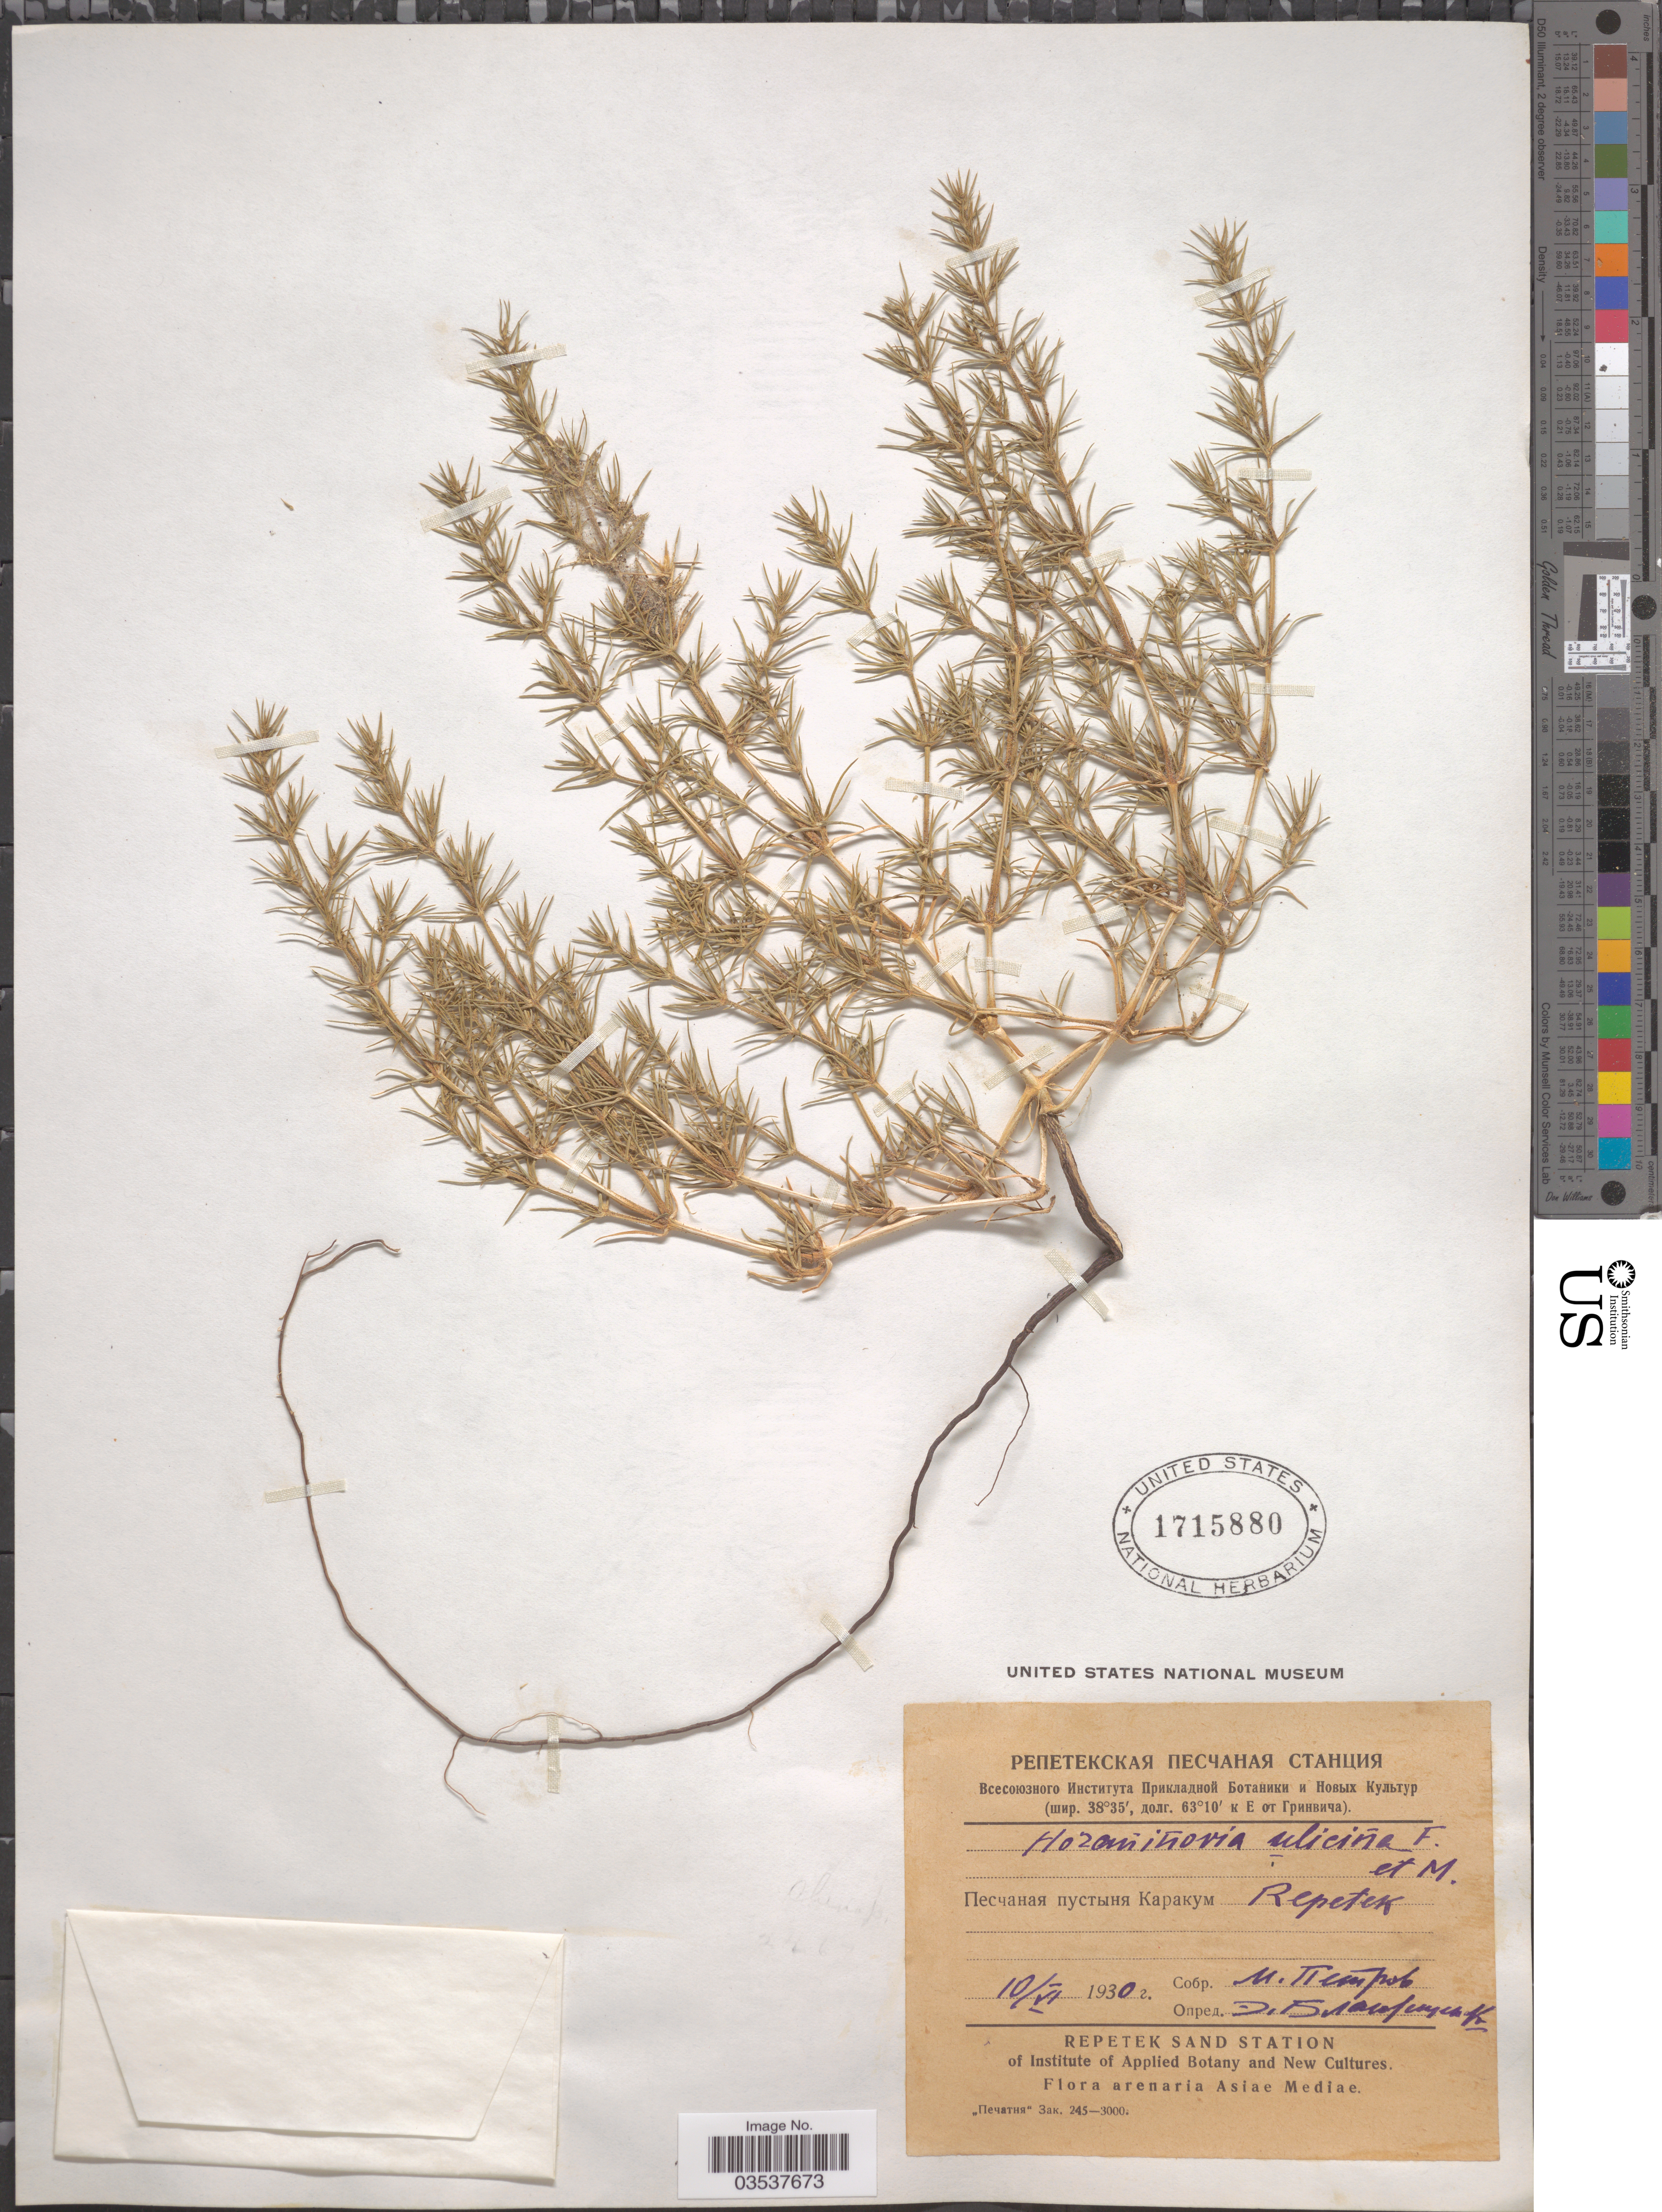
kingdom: Plantae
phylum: Tracheophyta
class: Magnoliopsida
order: Caryophyllales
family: Amaranthaceae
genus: Horaninovia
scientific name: Horaninovia ulicina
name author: Fisch. & C.A. Mey.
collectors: M. Petrov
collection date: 1930-06-10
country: Turkmenistan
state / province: Lebap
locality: Repetek, Karakum Desert.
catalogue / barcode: US 1715880